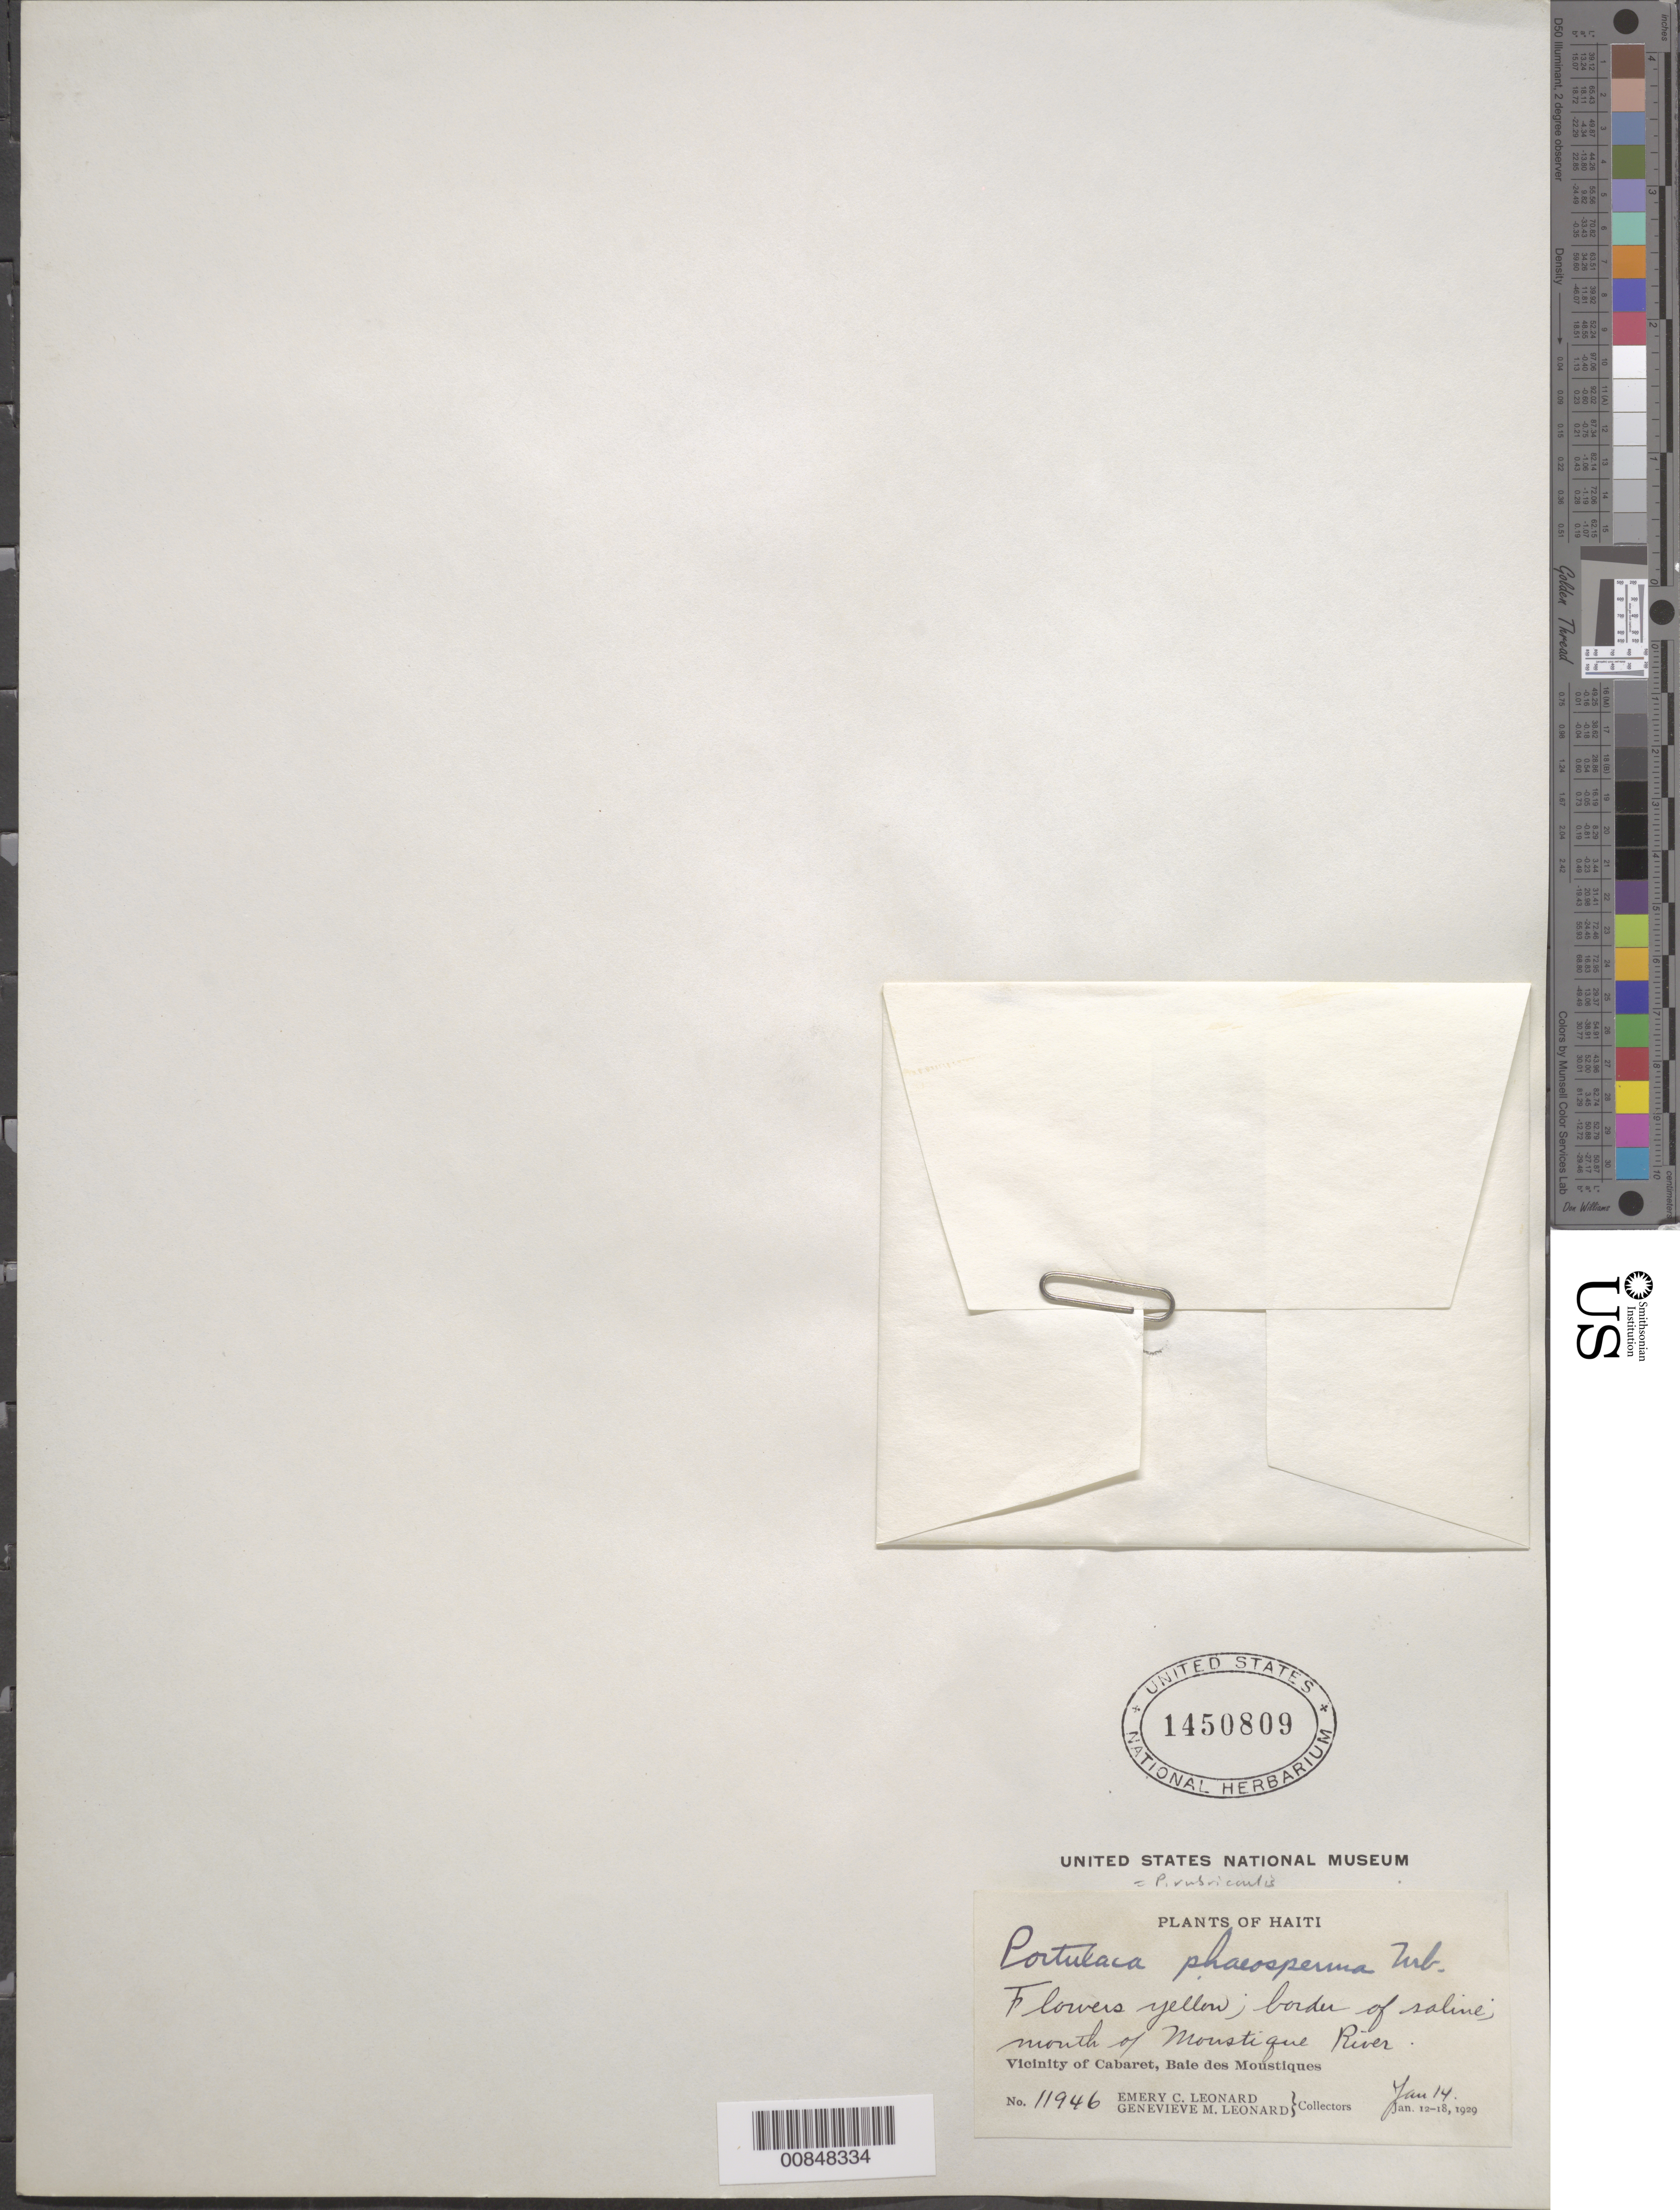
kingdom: Plantae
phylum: Tracheophyta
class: Magnoliopsida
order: Caryophyllales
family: Portulacaceae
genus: Portulaca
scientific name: Portulaca rubricaulis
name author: Kunth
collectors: E. C. Leonard & G. M. Leonard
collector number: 11946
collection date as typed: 14 Jan 1929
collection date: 1929-01-14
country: Haiti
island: Hispaniola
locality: Vicinity of Cabaret, Baie des Moustiques. Border of saline; mouth of Moustique River.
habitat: Border of saline.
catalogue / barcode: US 1450809